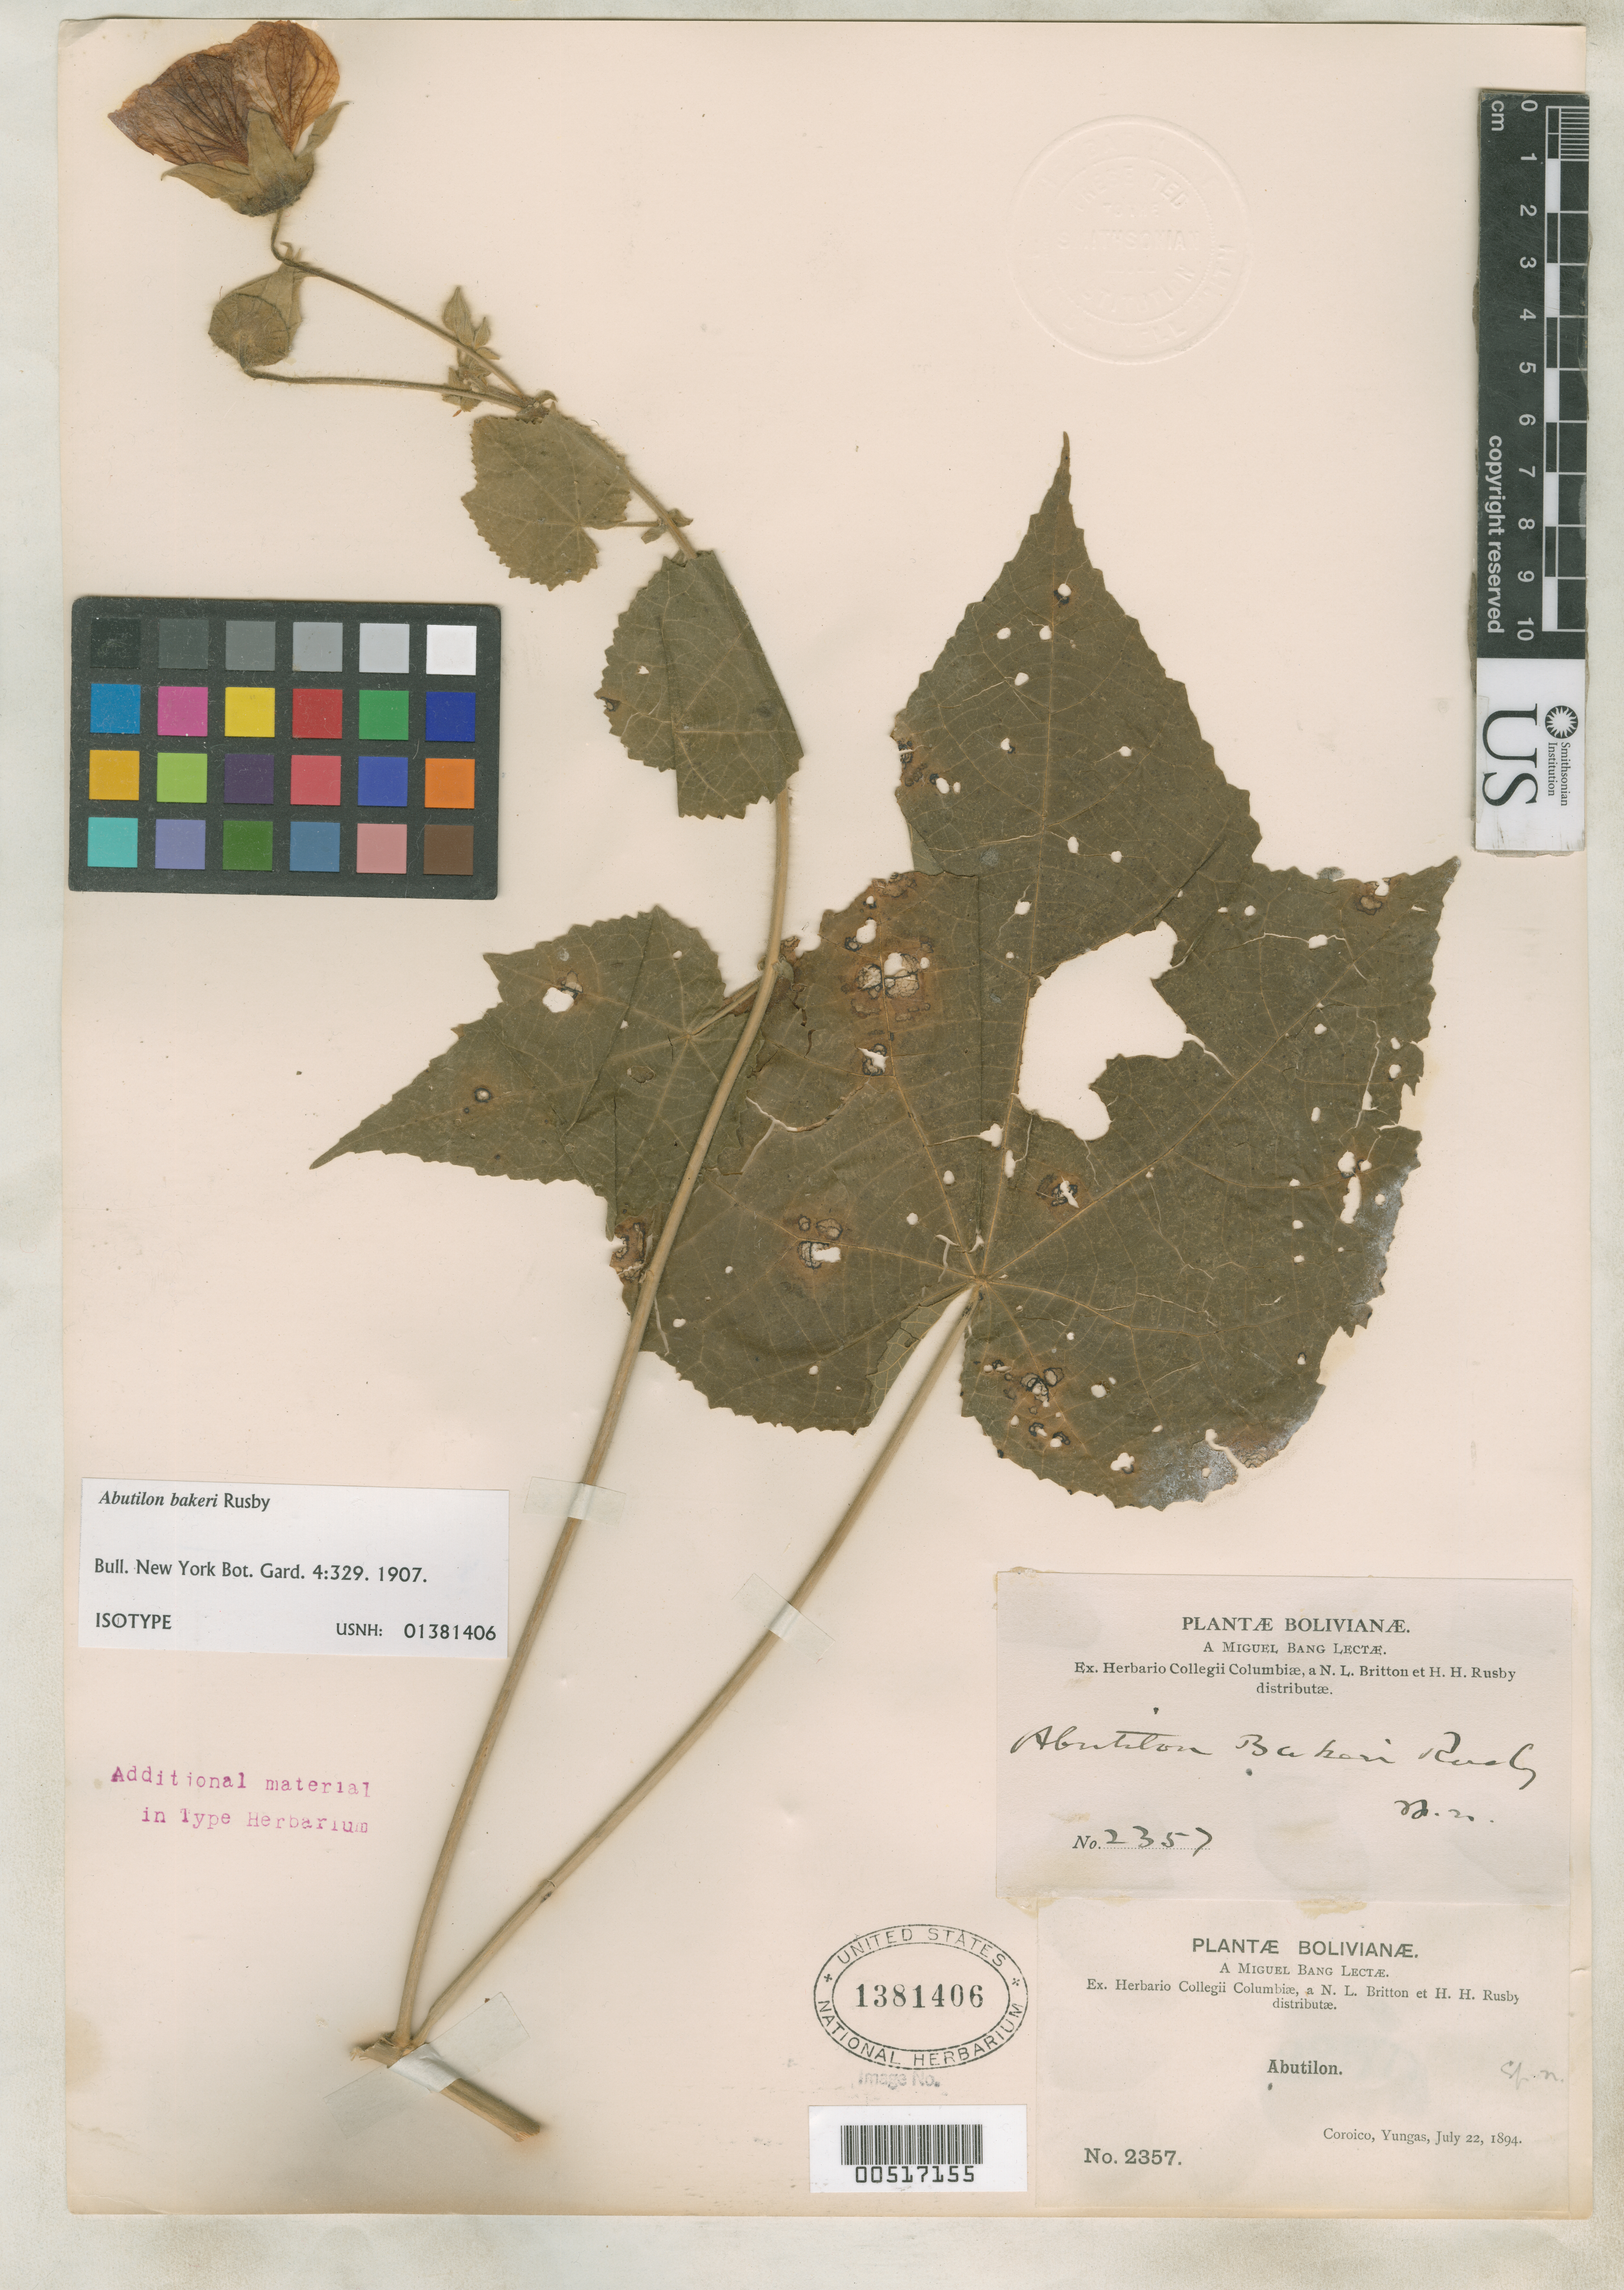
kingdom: Plantae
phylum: Tracheophyta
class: Magnoliopsida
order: Malvales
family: Malvaceae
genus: Abutilon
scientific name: Abutilon cyclonervosum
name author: Hochr.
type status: Isotype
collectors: M. Bang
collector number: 2357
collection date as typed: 22 Jul 1894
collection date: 1894-07-22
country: Bolivia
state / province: La Paz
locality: Coroico, Yungas.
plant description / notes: Also a type of Abutilon bakeri Rusby, nom. illeg.; Specimen ex John Donnell Smith herbarium.; Based on same type as Abutilon cyclonervosum Hochr. (1902).; Also a type of Abutilon cyclonervosum Hochr.; Specimen ex John Donnell Smith herbarium.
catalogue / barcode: US 1381406